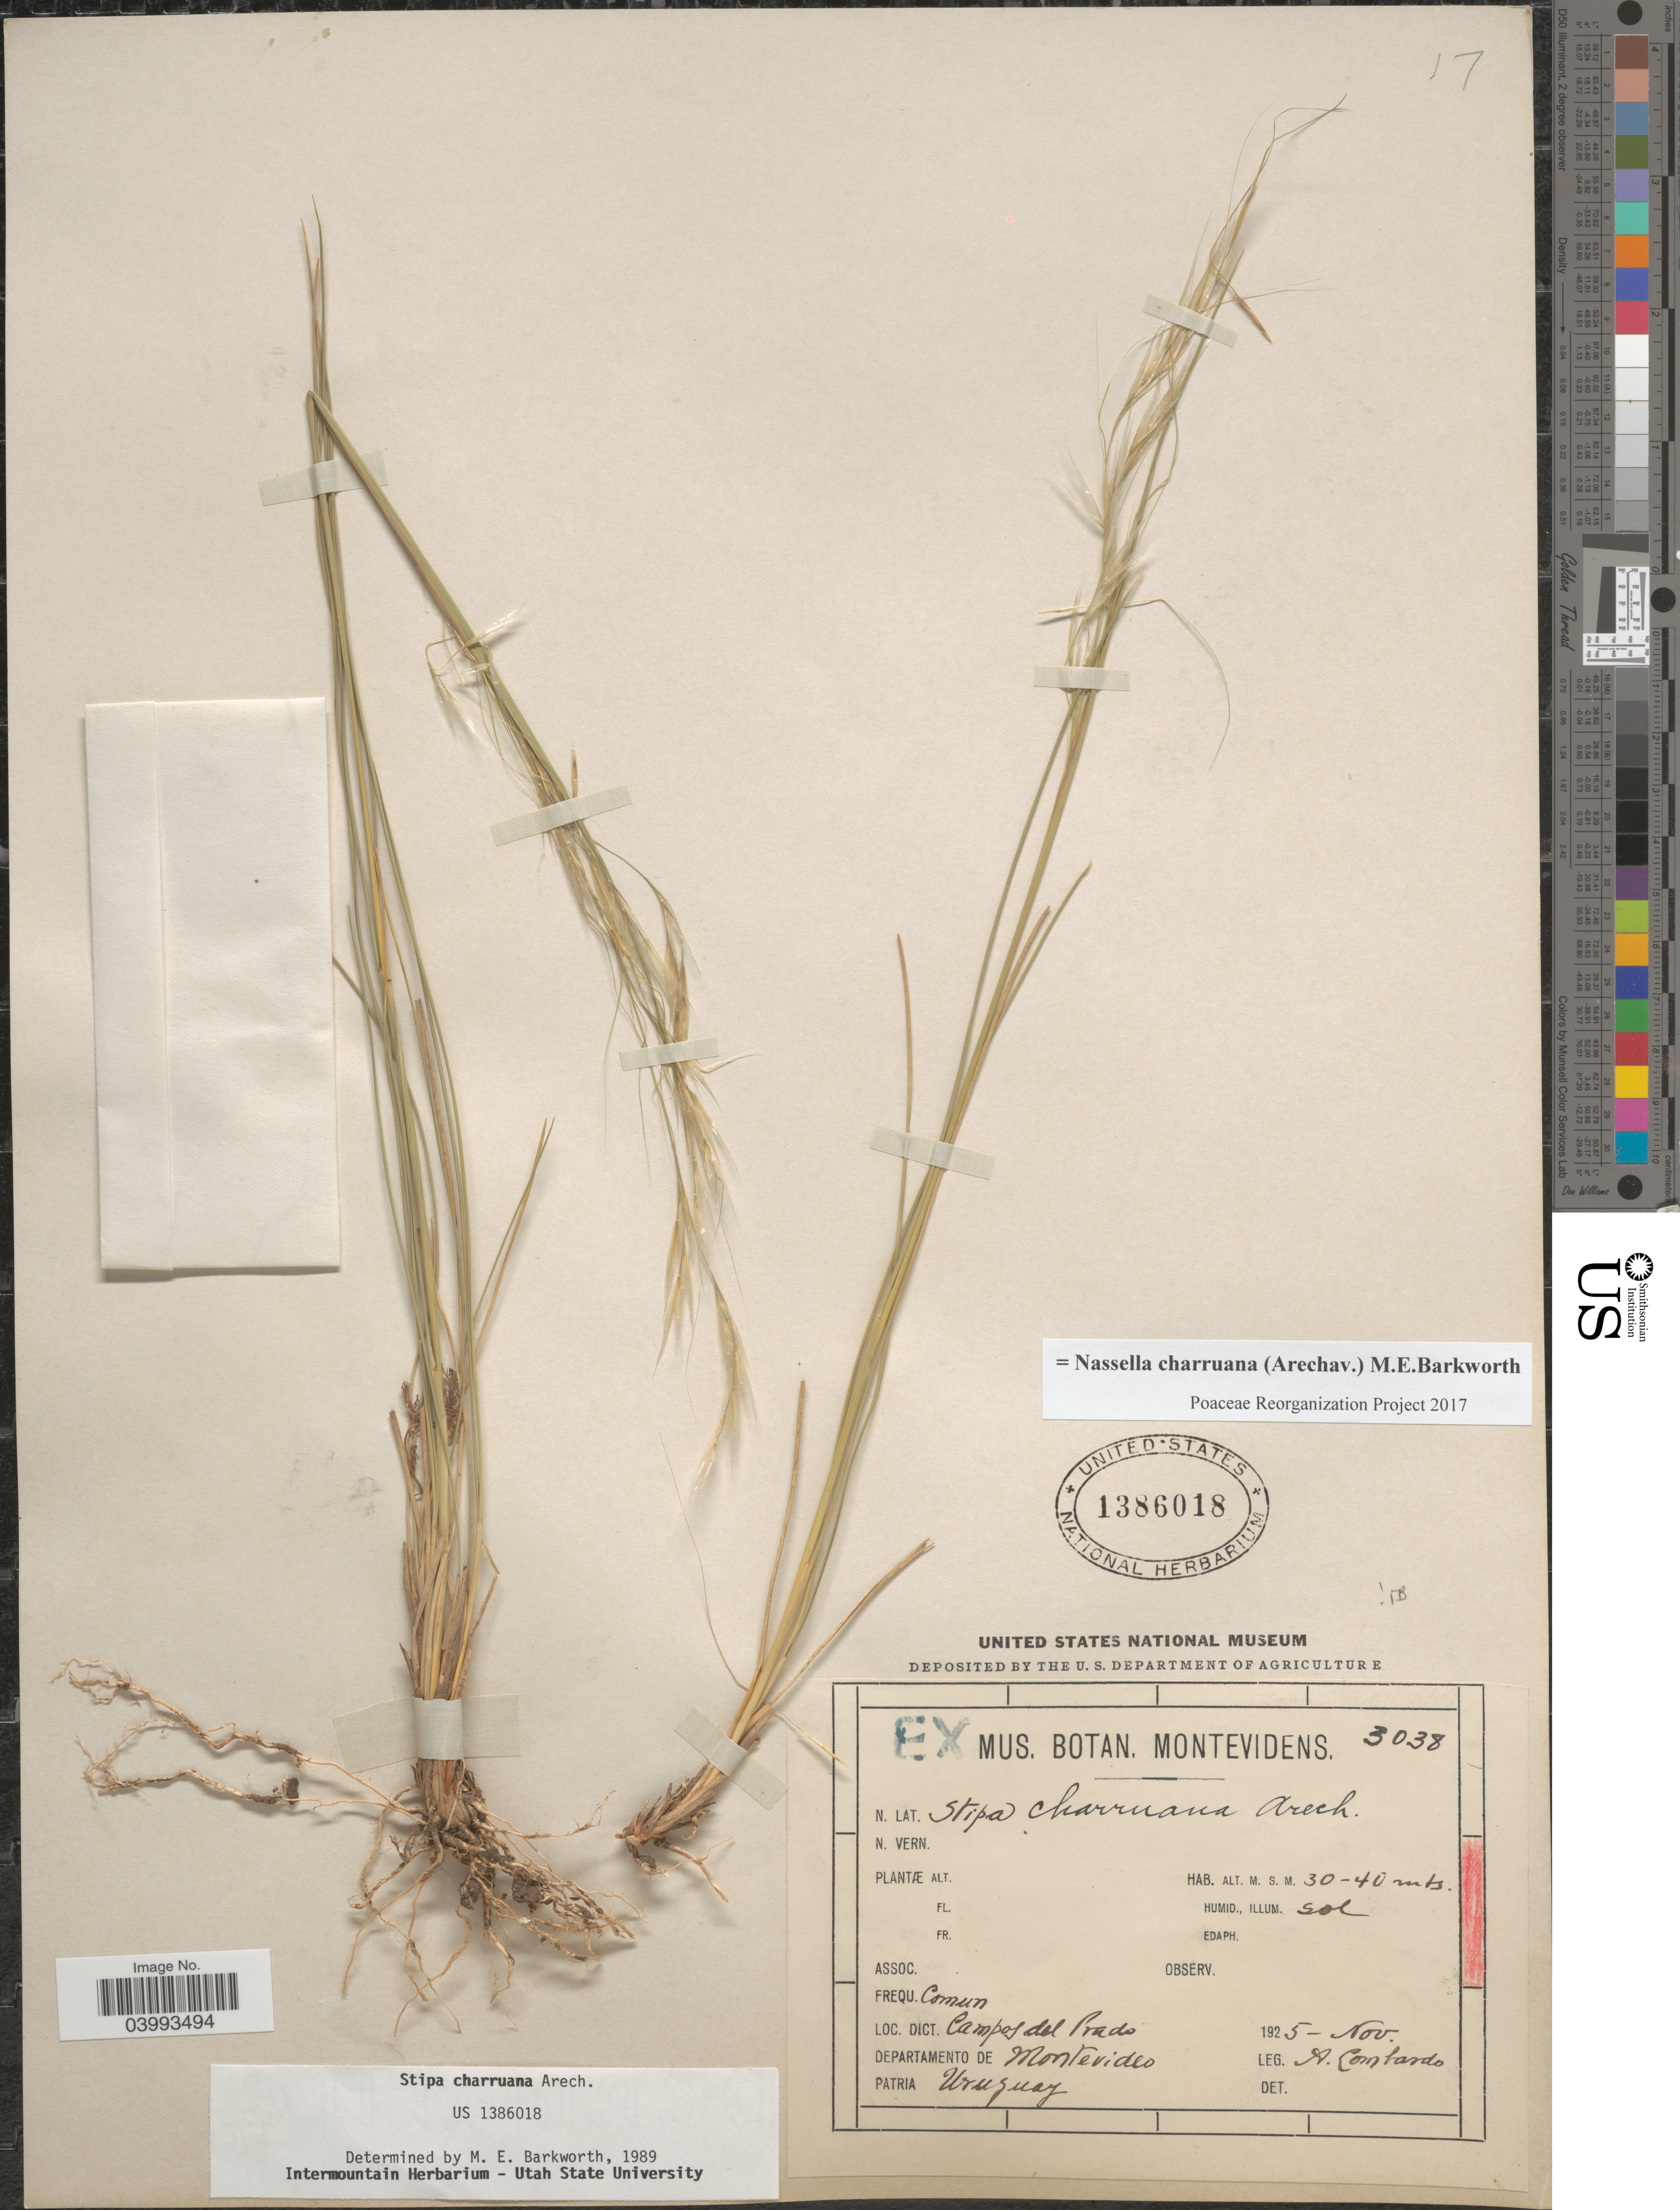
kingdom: Plantae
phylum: Tracheophyta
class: Liliopsida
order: Poales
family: Poaceae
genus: Nassella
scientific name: Nassella charruana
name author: (Arechav.) Barkworth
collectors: A. Lombardo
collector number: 3038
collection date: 1925-11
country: Uruguay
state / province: Montevideo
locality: Dict. Campos del Prado. Departamento de Montevideo.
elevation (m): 30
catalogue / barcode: US 1386018